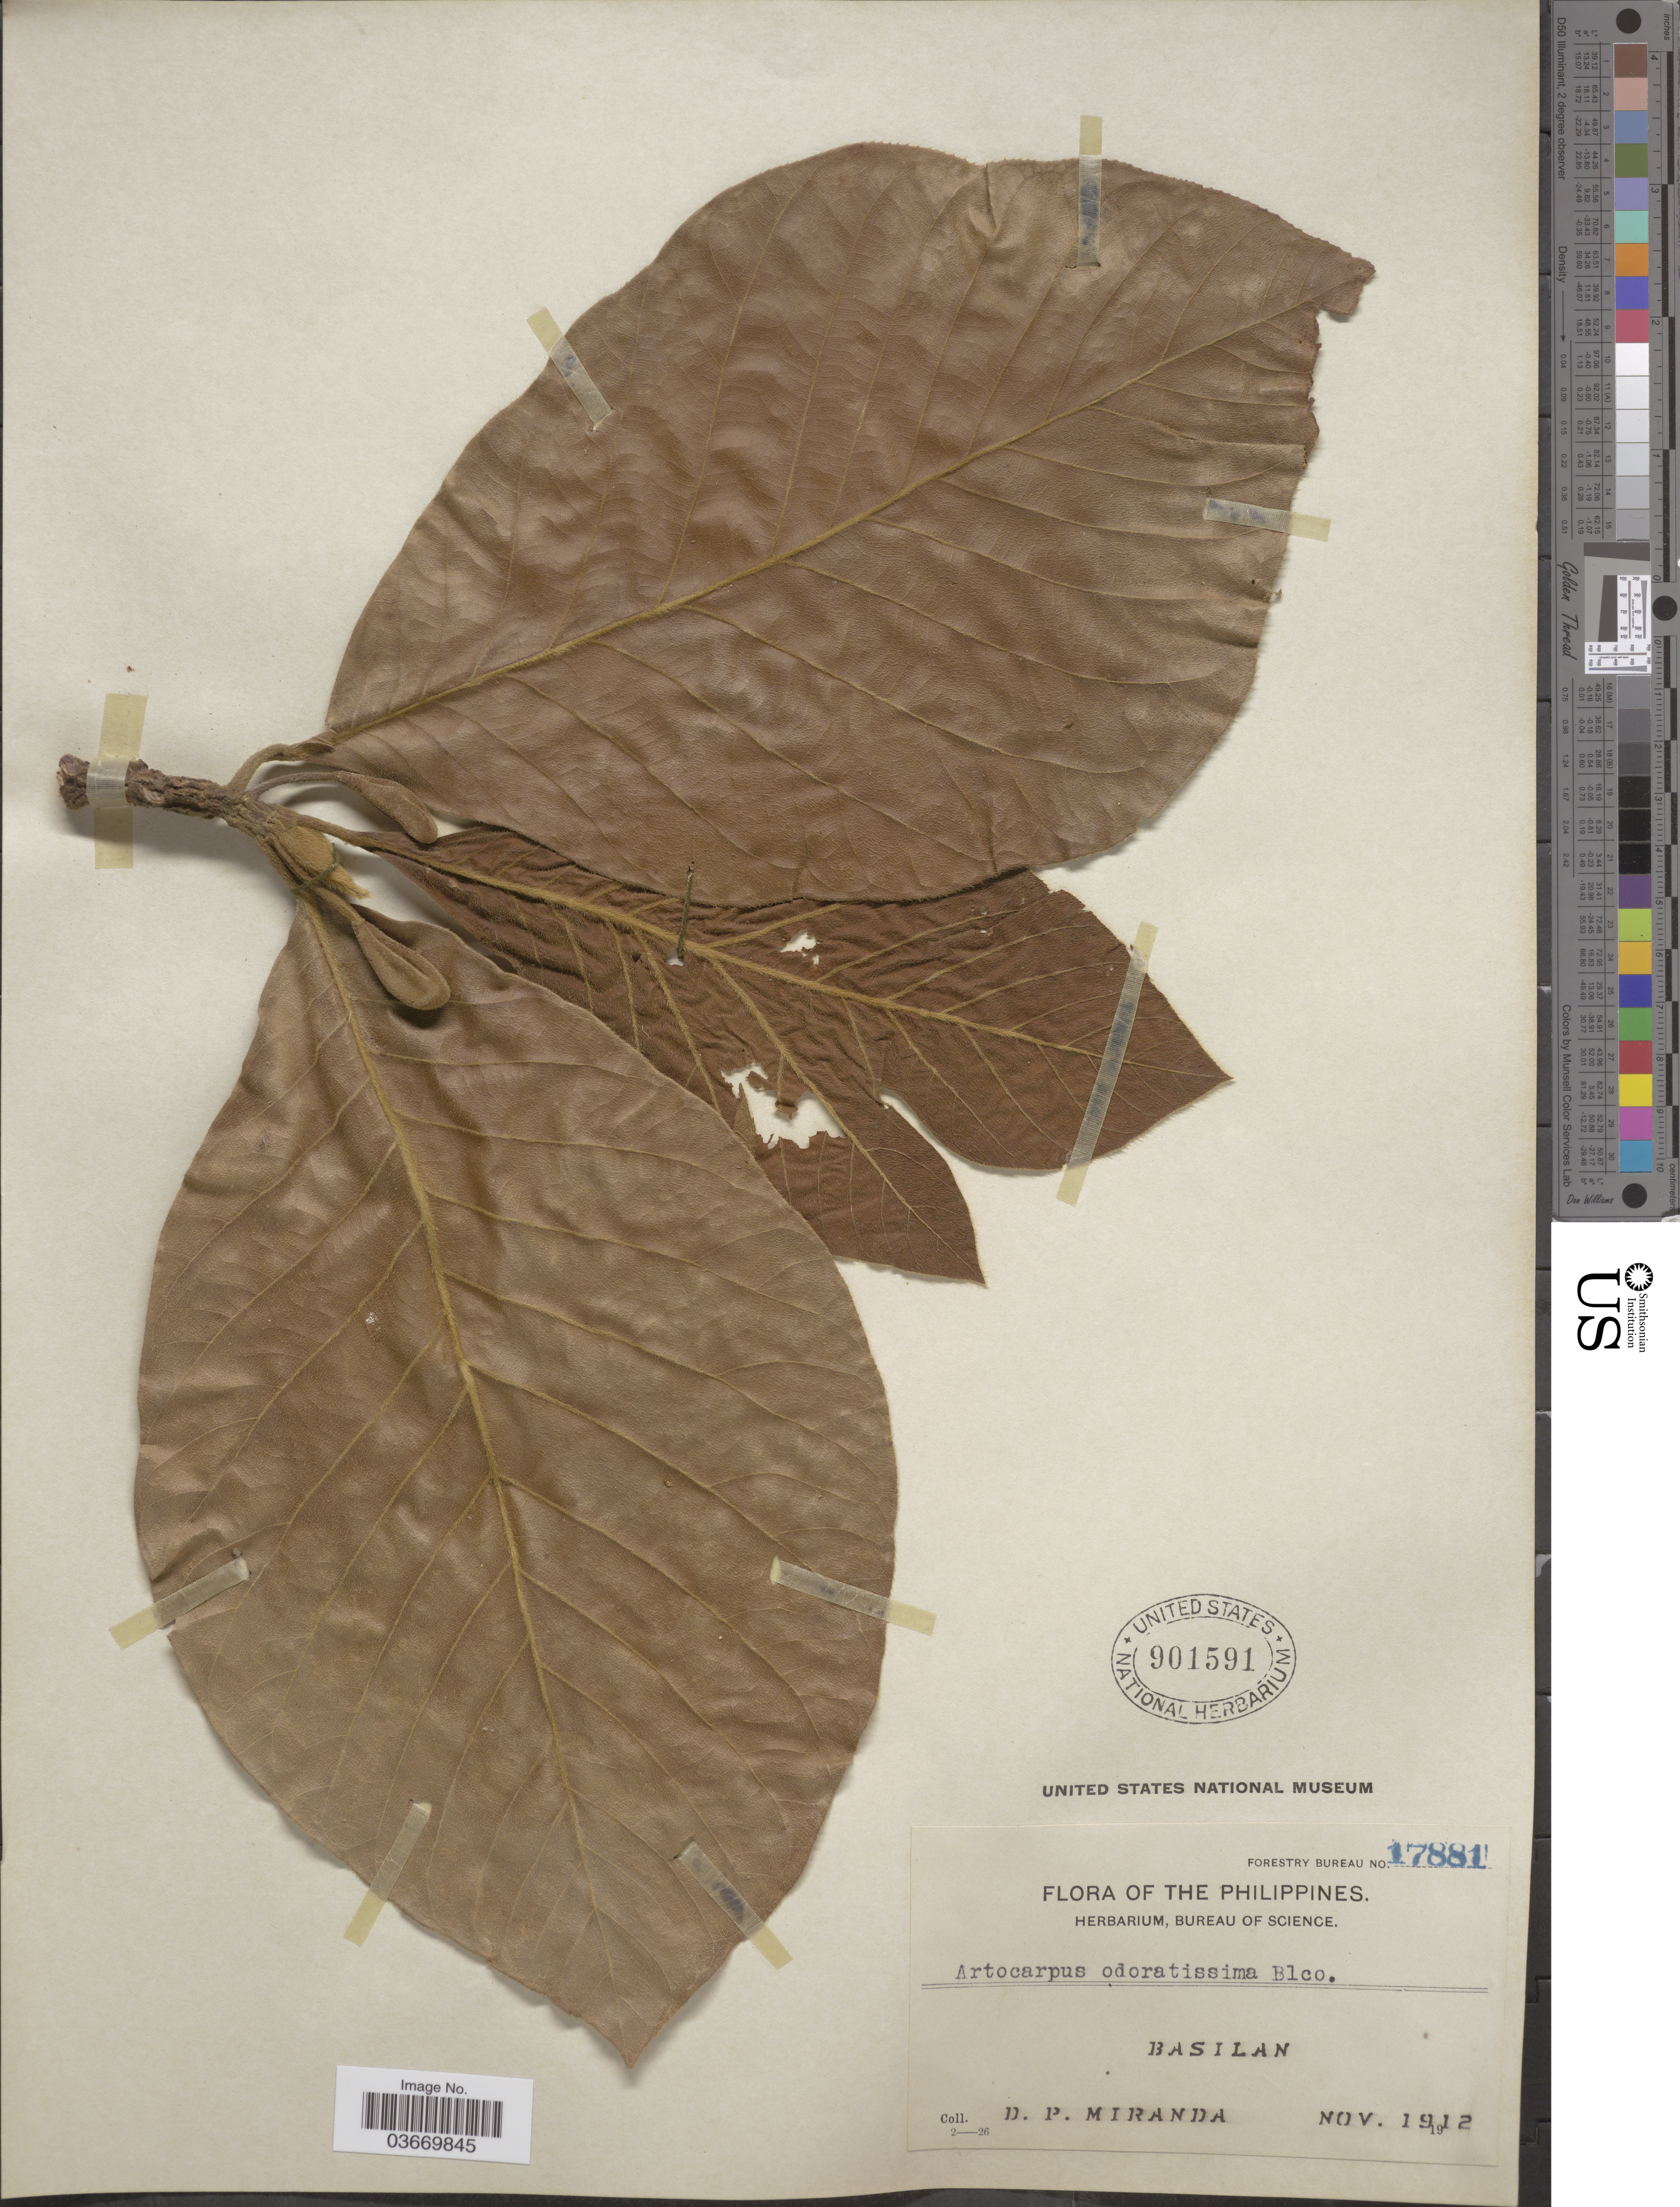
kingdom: Plantae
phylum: Tracheophyta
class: Magnoliopsida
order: Rosales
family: Moraceae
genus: Artocarpus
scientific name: Artocarpus odoratissimus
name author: Blanco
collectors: D. P. Miranda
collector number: Forestry Bureau 17881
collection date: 1912-11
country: Philippines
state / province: Muslim Mindanao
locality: Basilan.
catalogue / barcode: US 901591